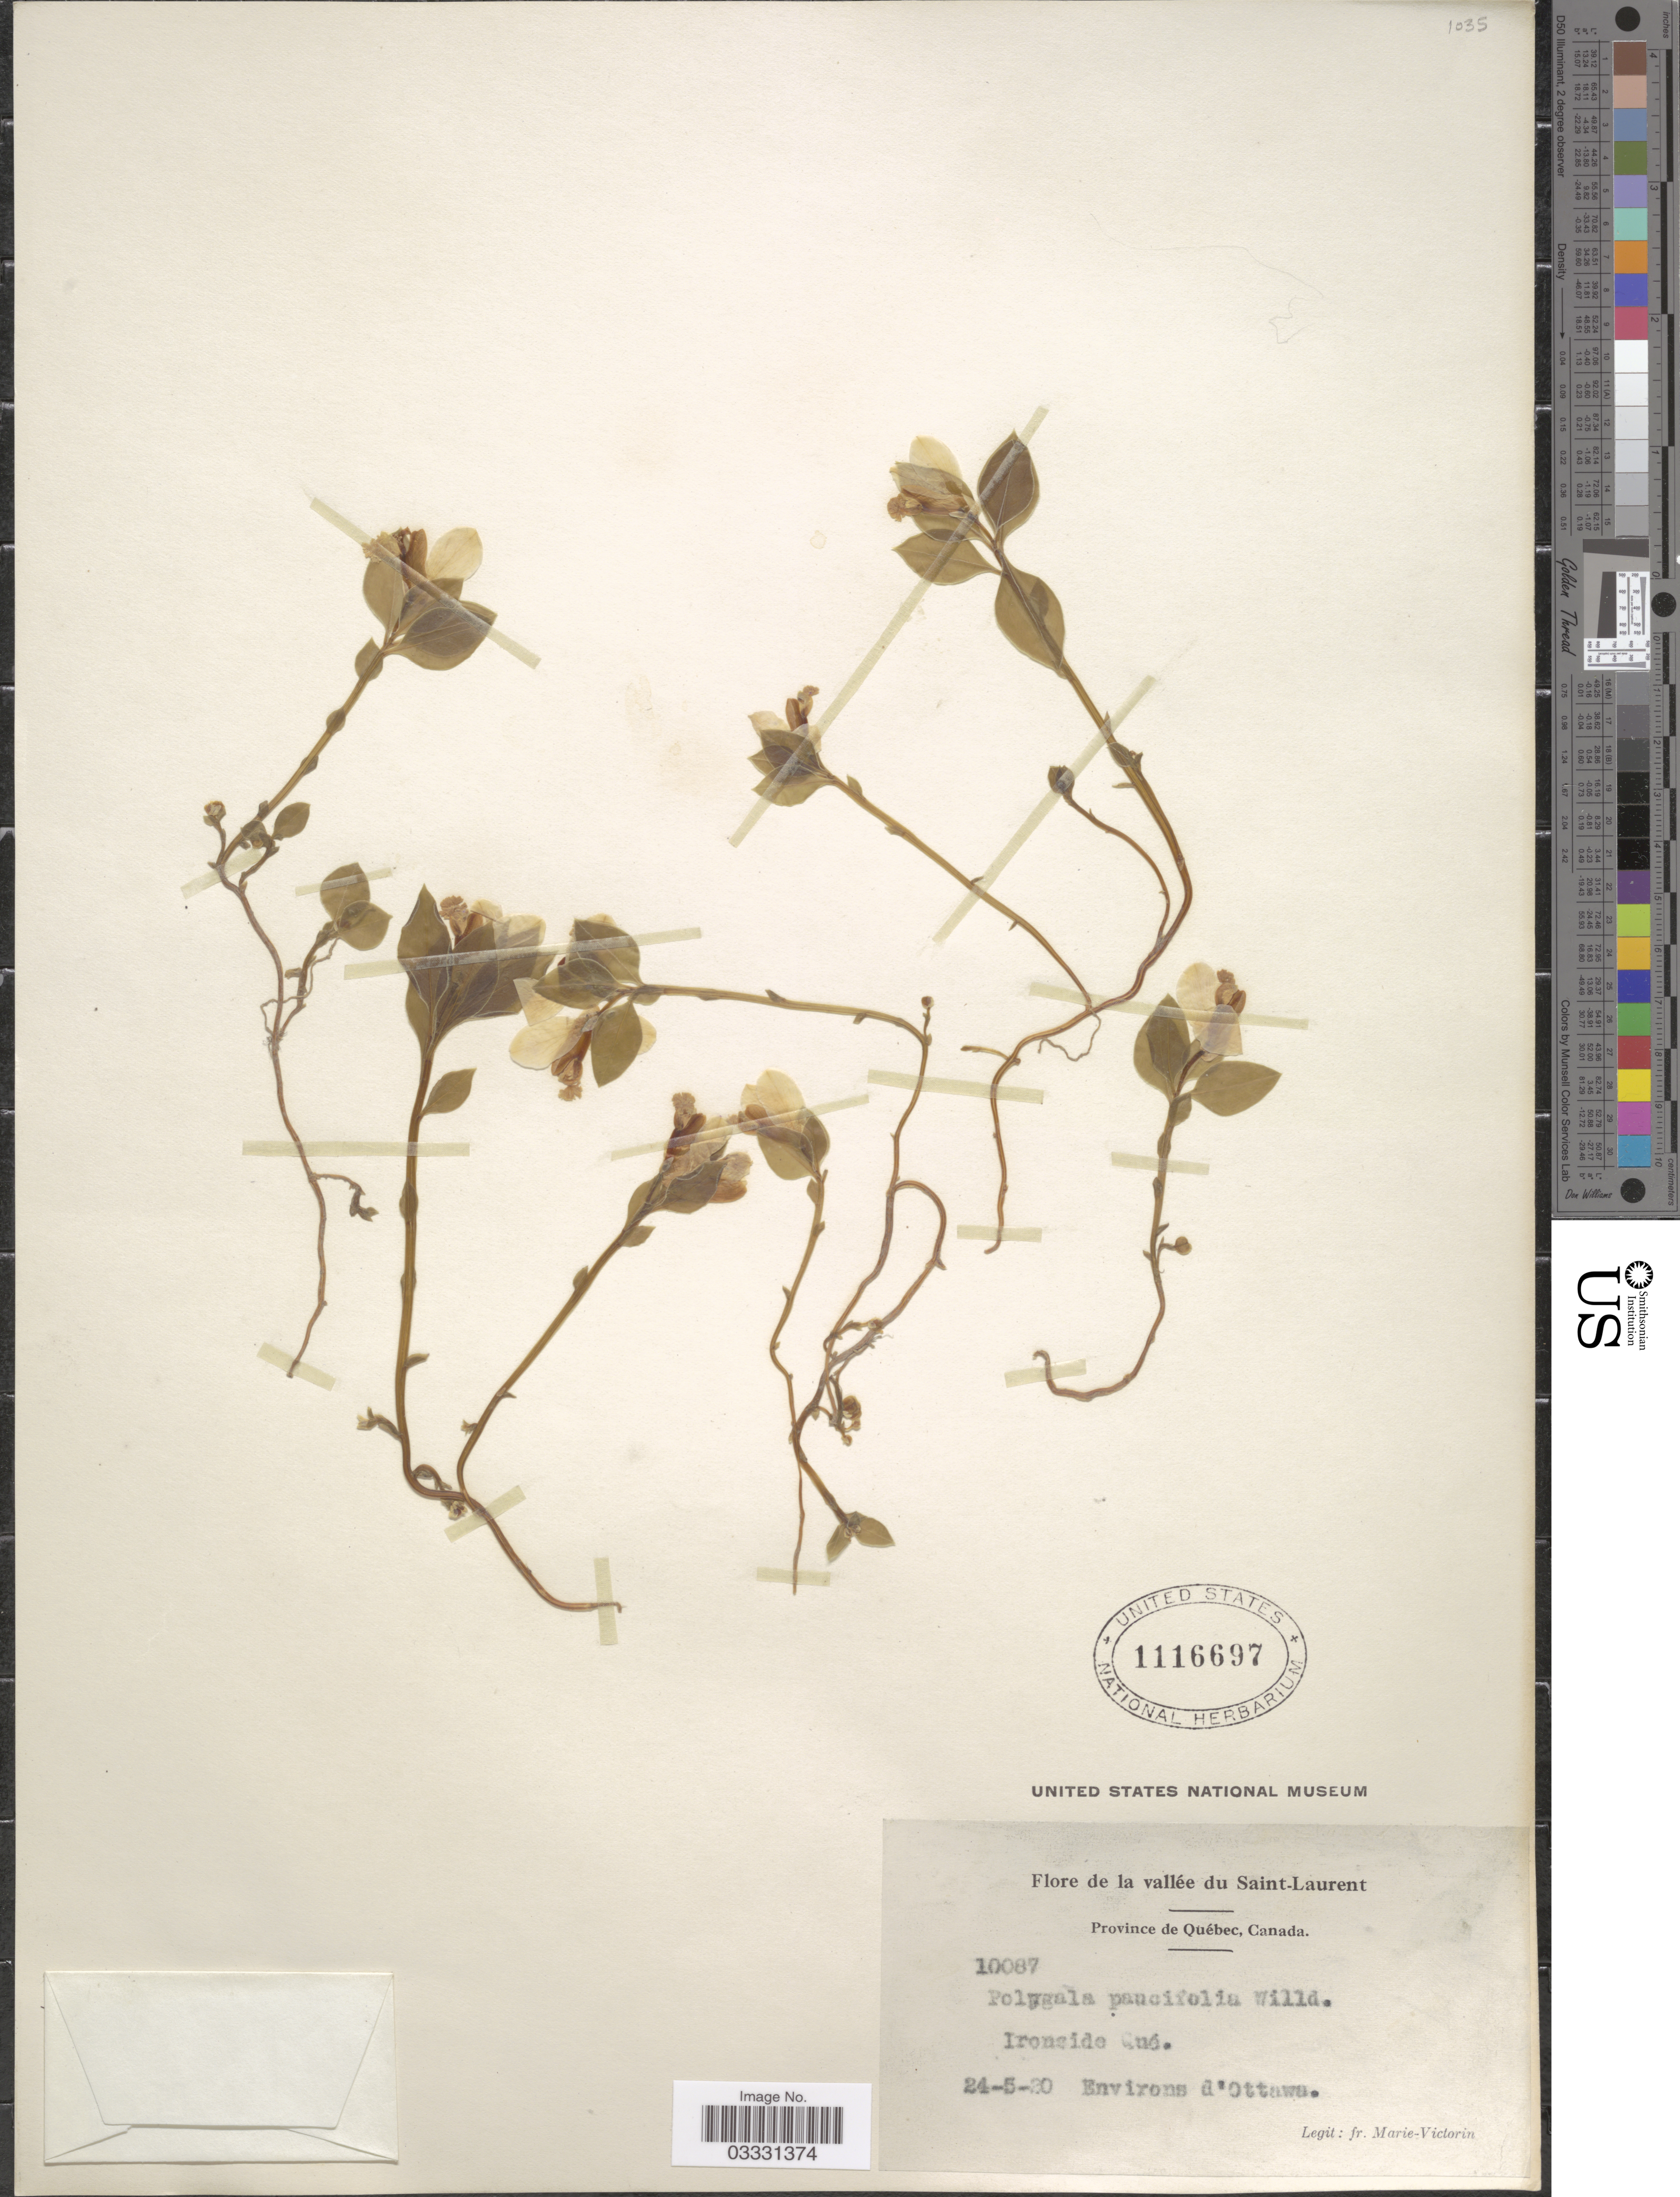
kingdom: Plantae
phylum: Tracheophyta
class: Magnoliopsida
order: Fabales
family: Polygalaceae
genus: Polygaloides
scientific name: Polygaloides paucifolia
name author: (Willd.) J.R. Abbott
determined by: Strong, Mark T., (BOT), Smithsonian Institution - National Museum of Natural History (UNITED STATES)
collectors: F. Marie-Victorin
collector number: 10087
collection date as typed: Transcribed d/m/y: 24/5/20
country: Canada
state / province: Quebec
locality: La vallée du Saint-Laurent. Ironside Qué.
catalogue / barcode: US 1116697